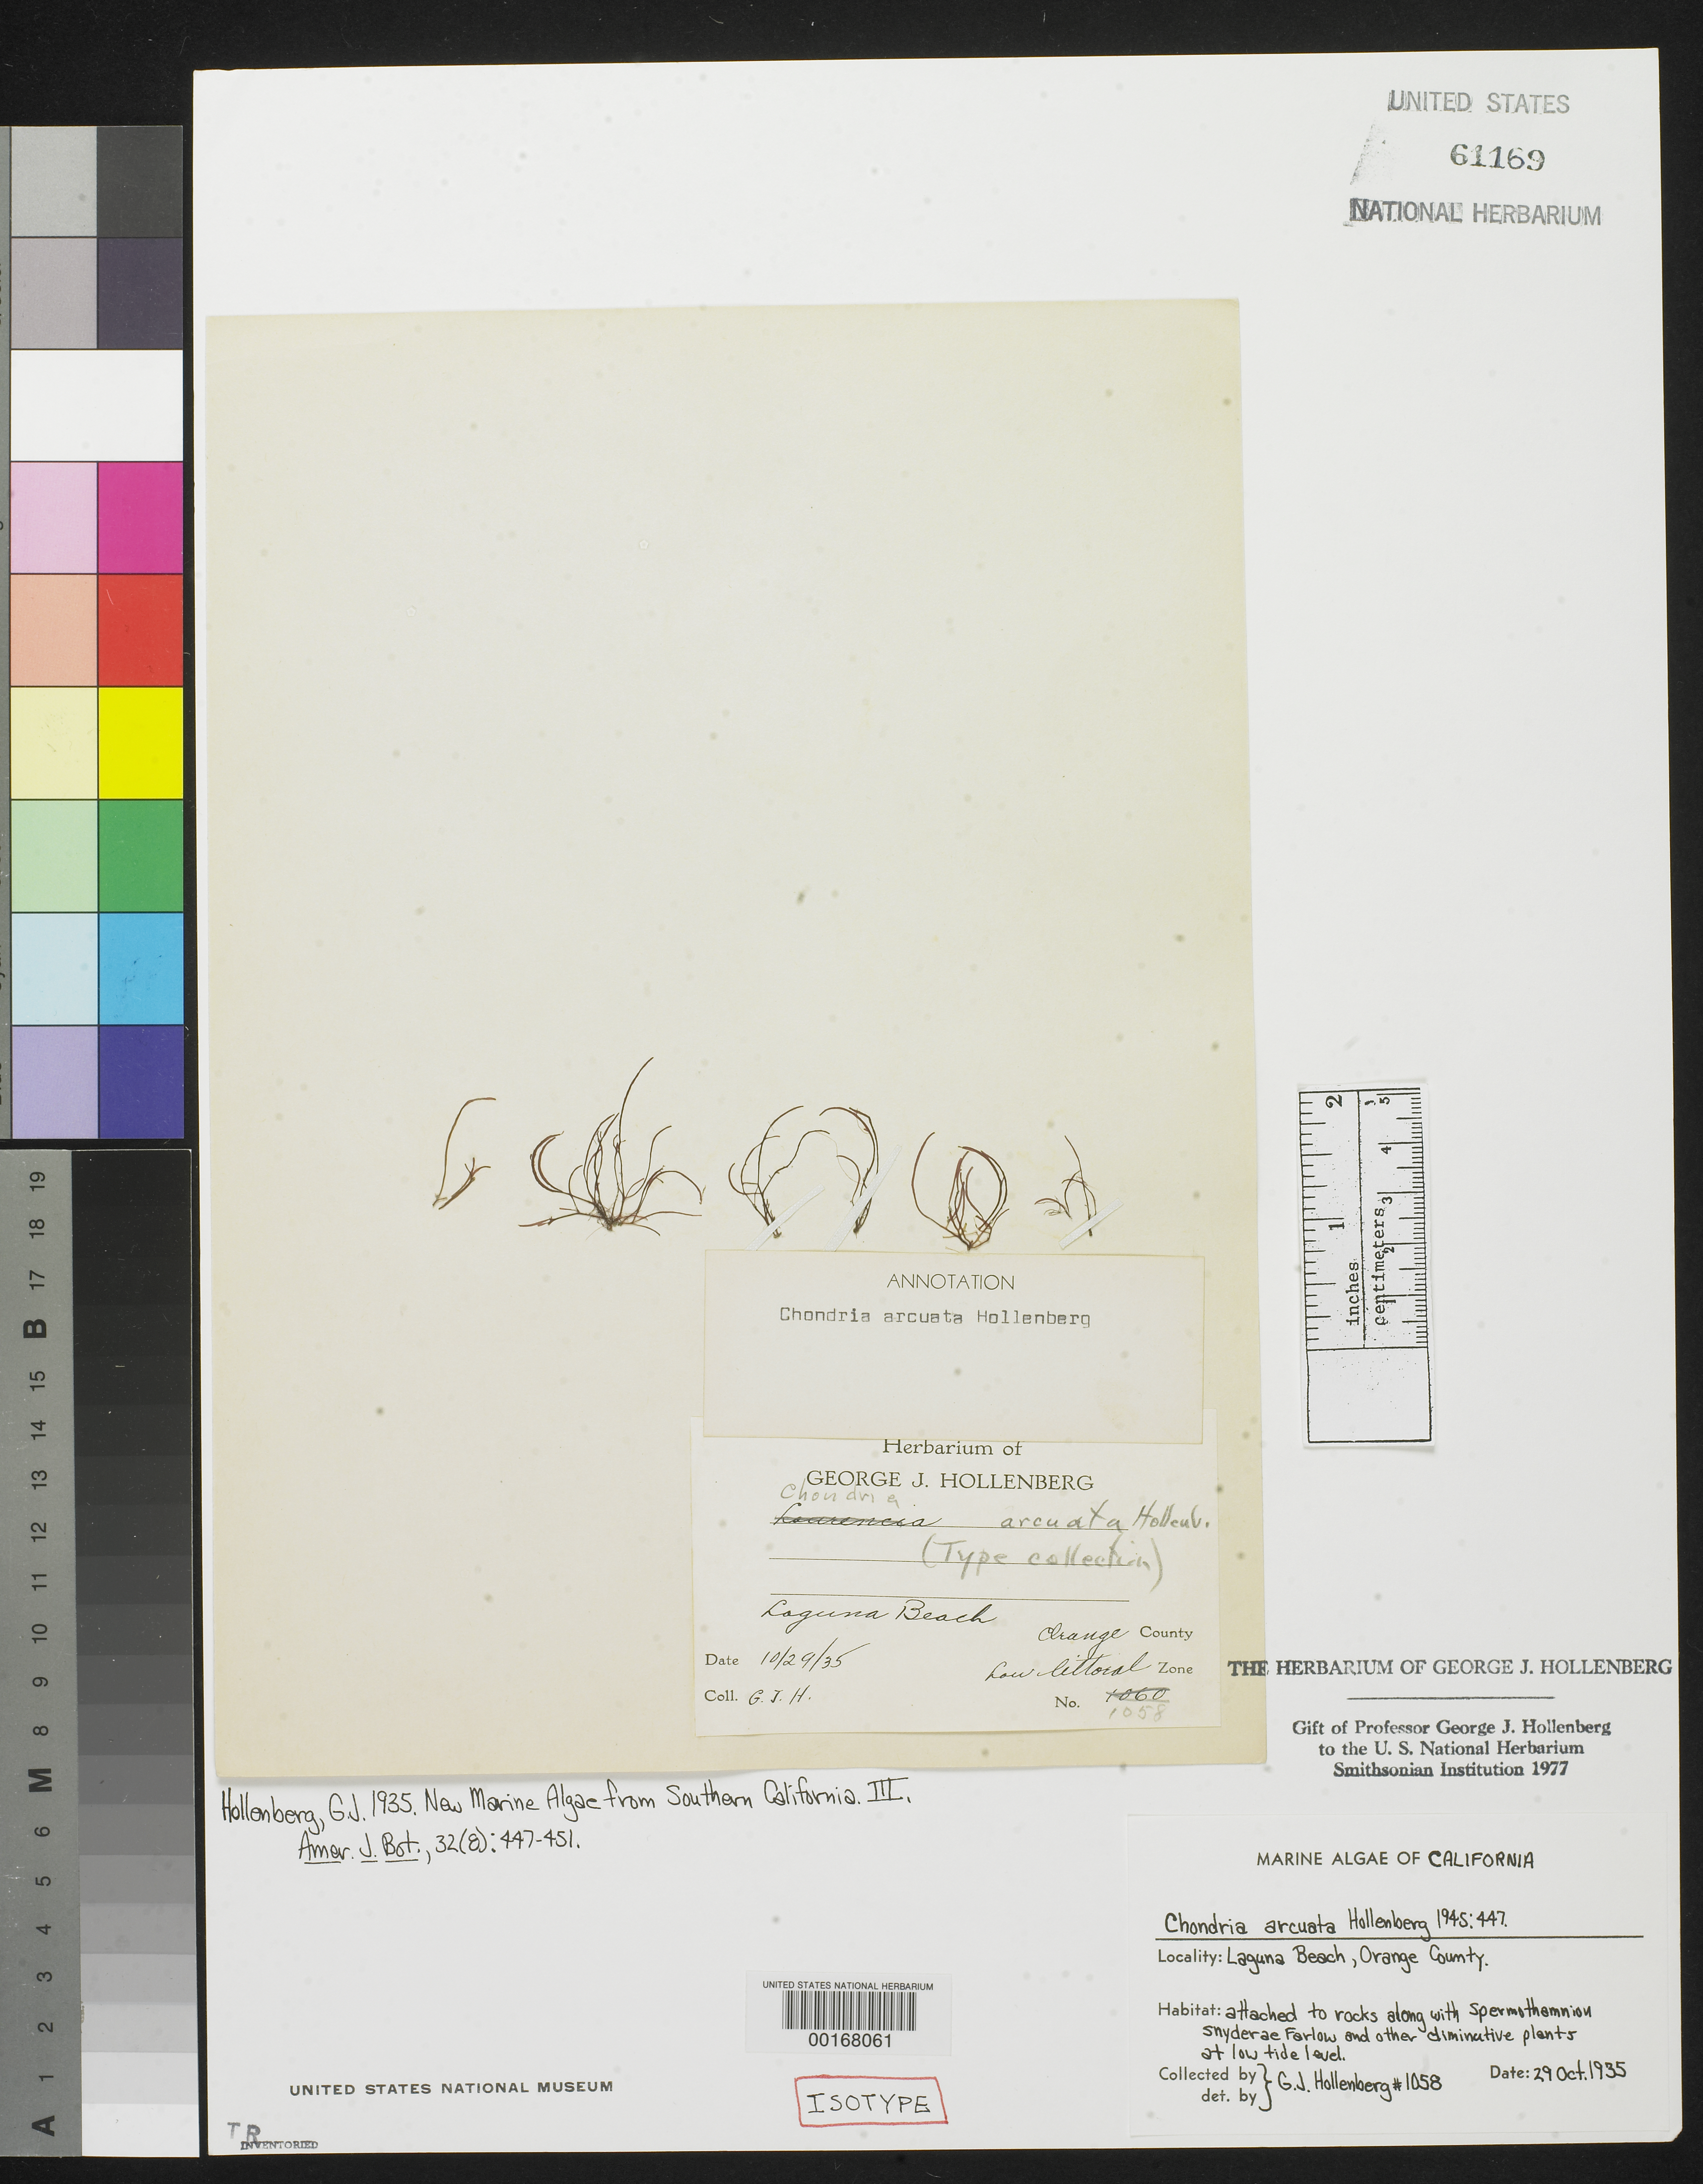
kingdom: Plantae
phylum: Rhodophyta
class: Florideophyceae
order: Ceramiales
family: Rhodomelaceae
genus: Chondria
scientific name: Chondria arcuata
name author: Hollenb.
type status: Isotype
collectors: G. Hollenberg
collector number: GJH 1058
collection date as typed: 29 Oct 1935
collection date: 1935-10-29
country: United States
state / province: California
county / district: Orange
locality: Laguna Beach.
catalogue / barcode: US 61169